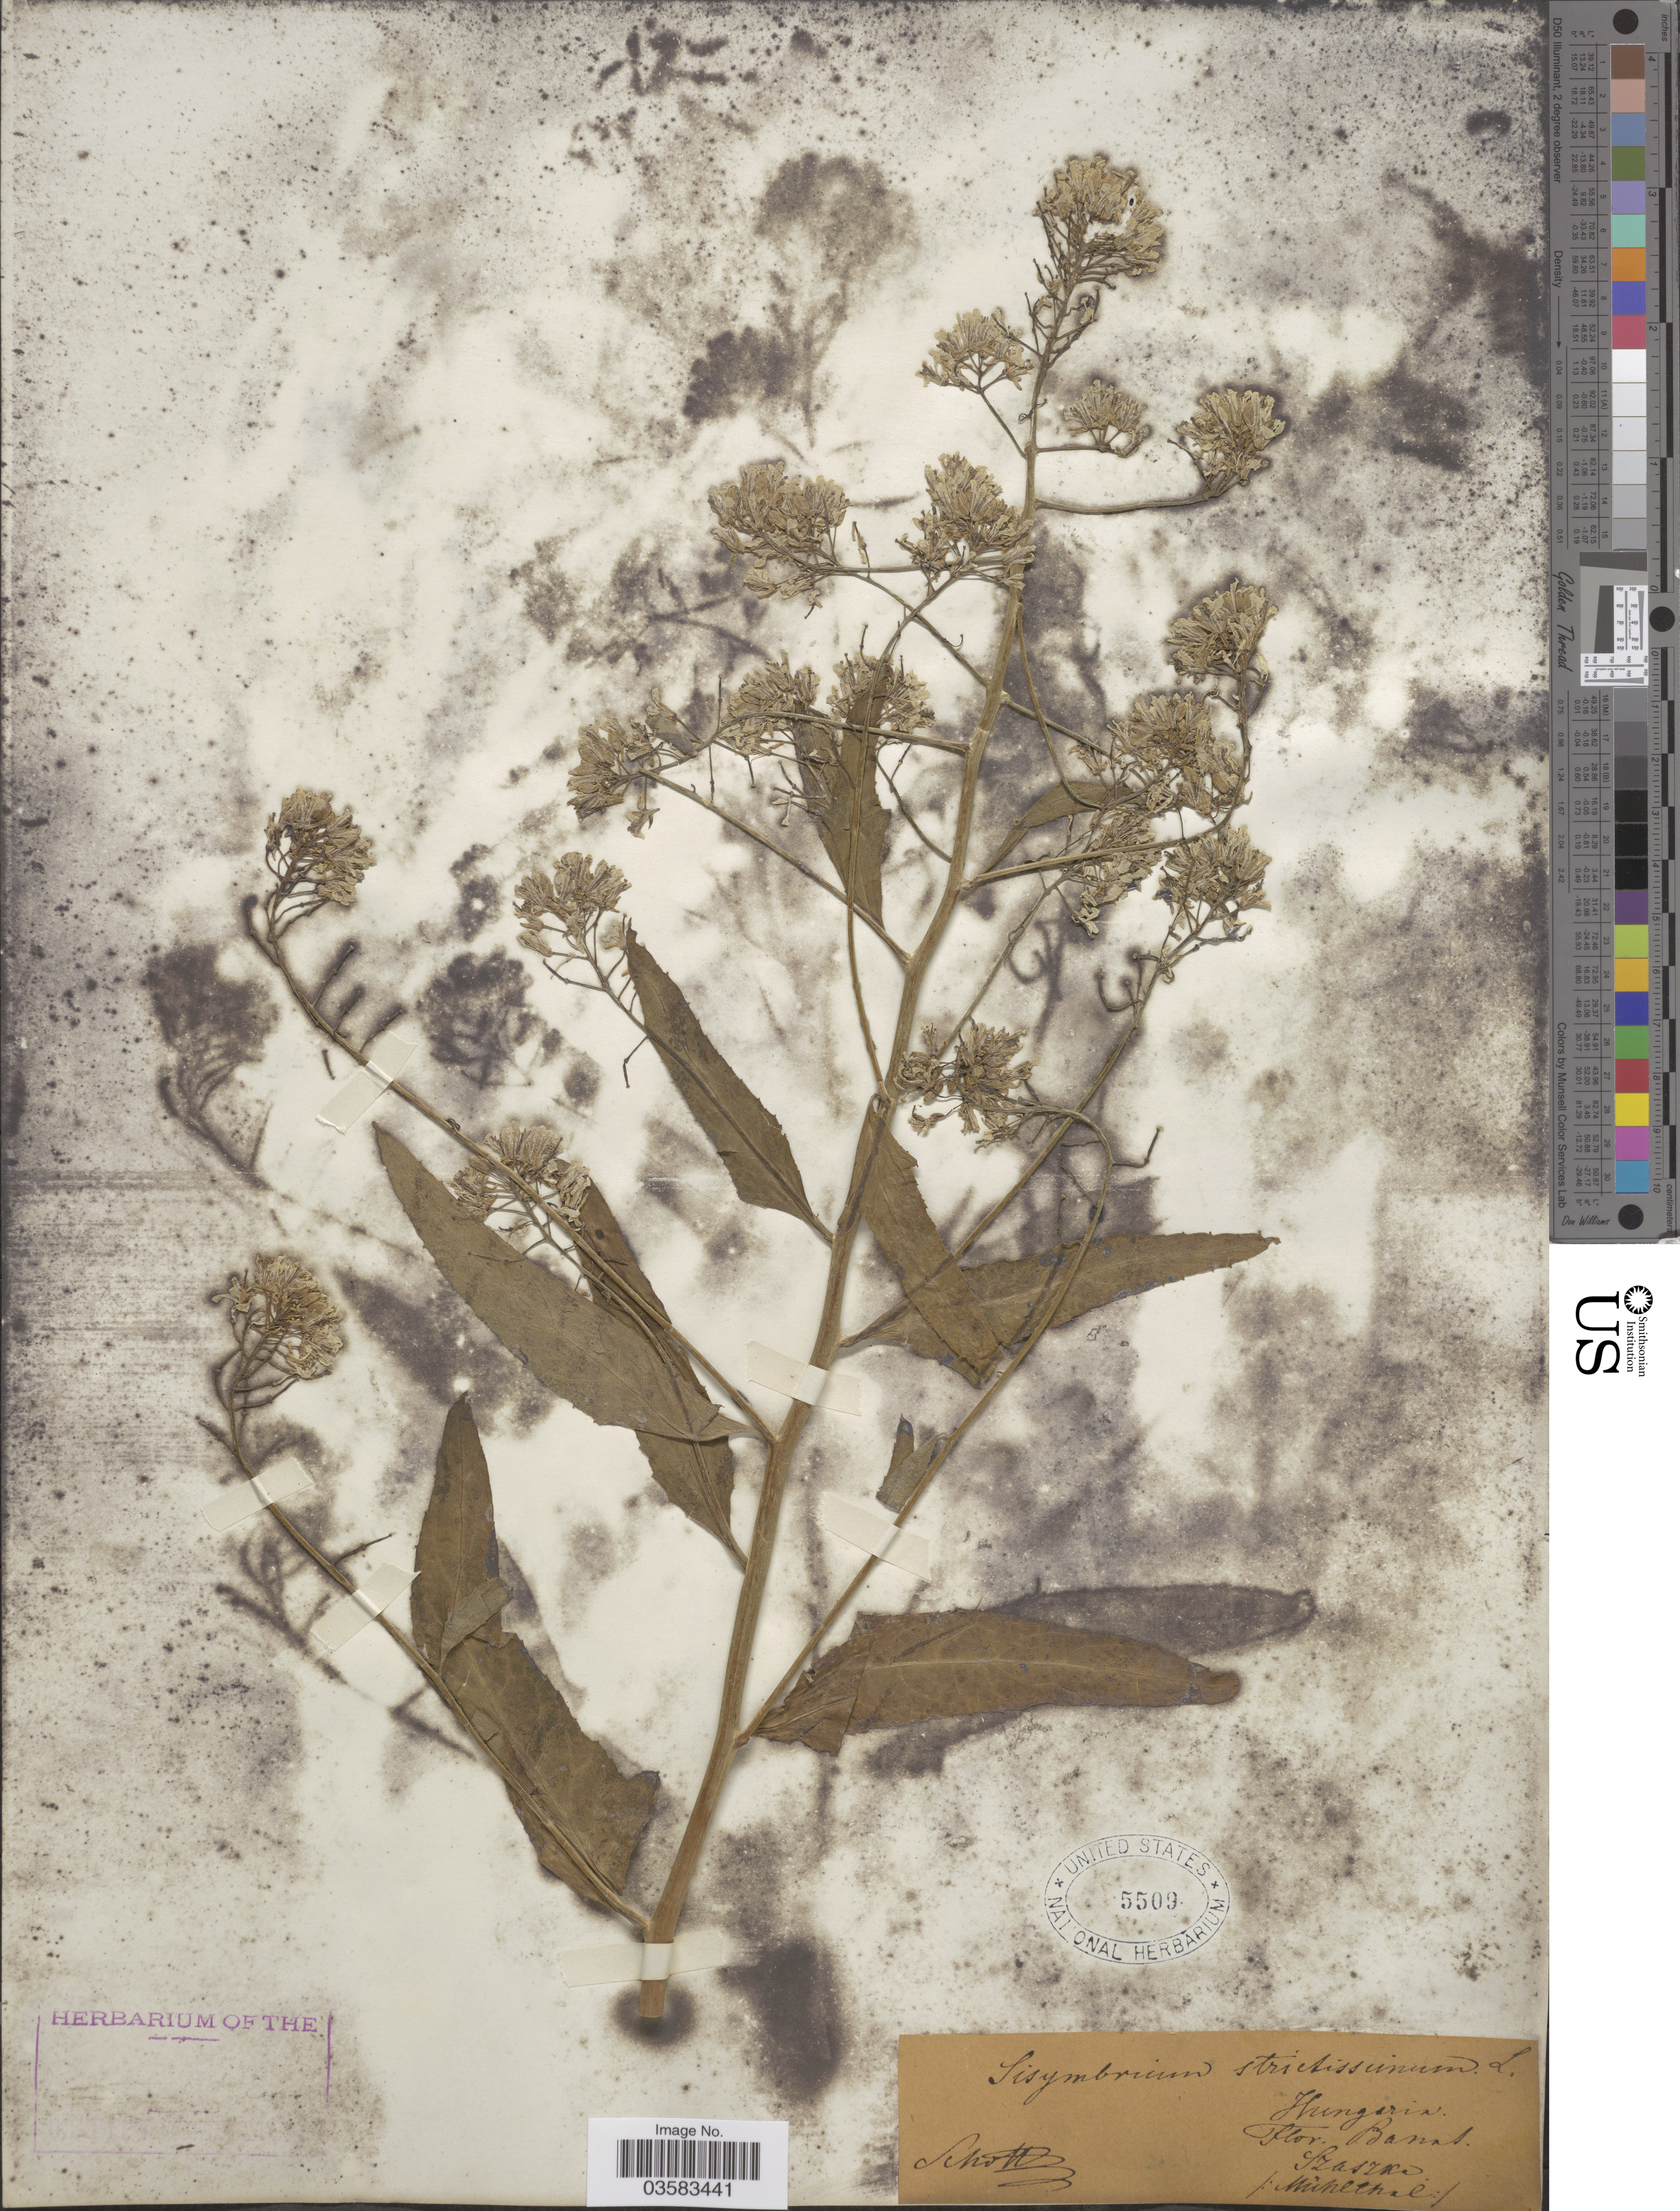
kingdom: Plantae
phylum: Tracheophyta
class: Magnoliopsida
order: Brassicales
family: Brassicaceae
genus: Sisymbrium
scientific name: Sisymbrium strictissimum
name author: L.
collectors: M. Schott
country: Hungary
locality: Hungaria. Banat. Szaszka, Minethal [interpreted].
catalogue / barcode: US 5509